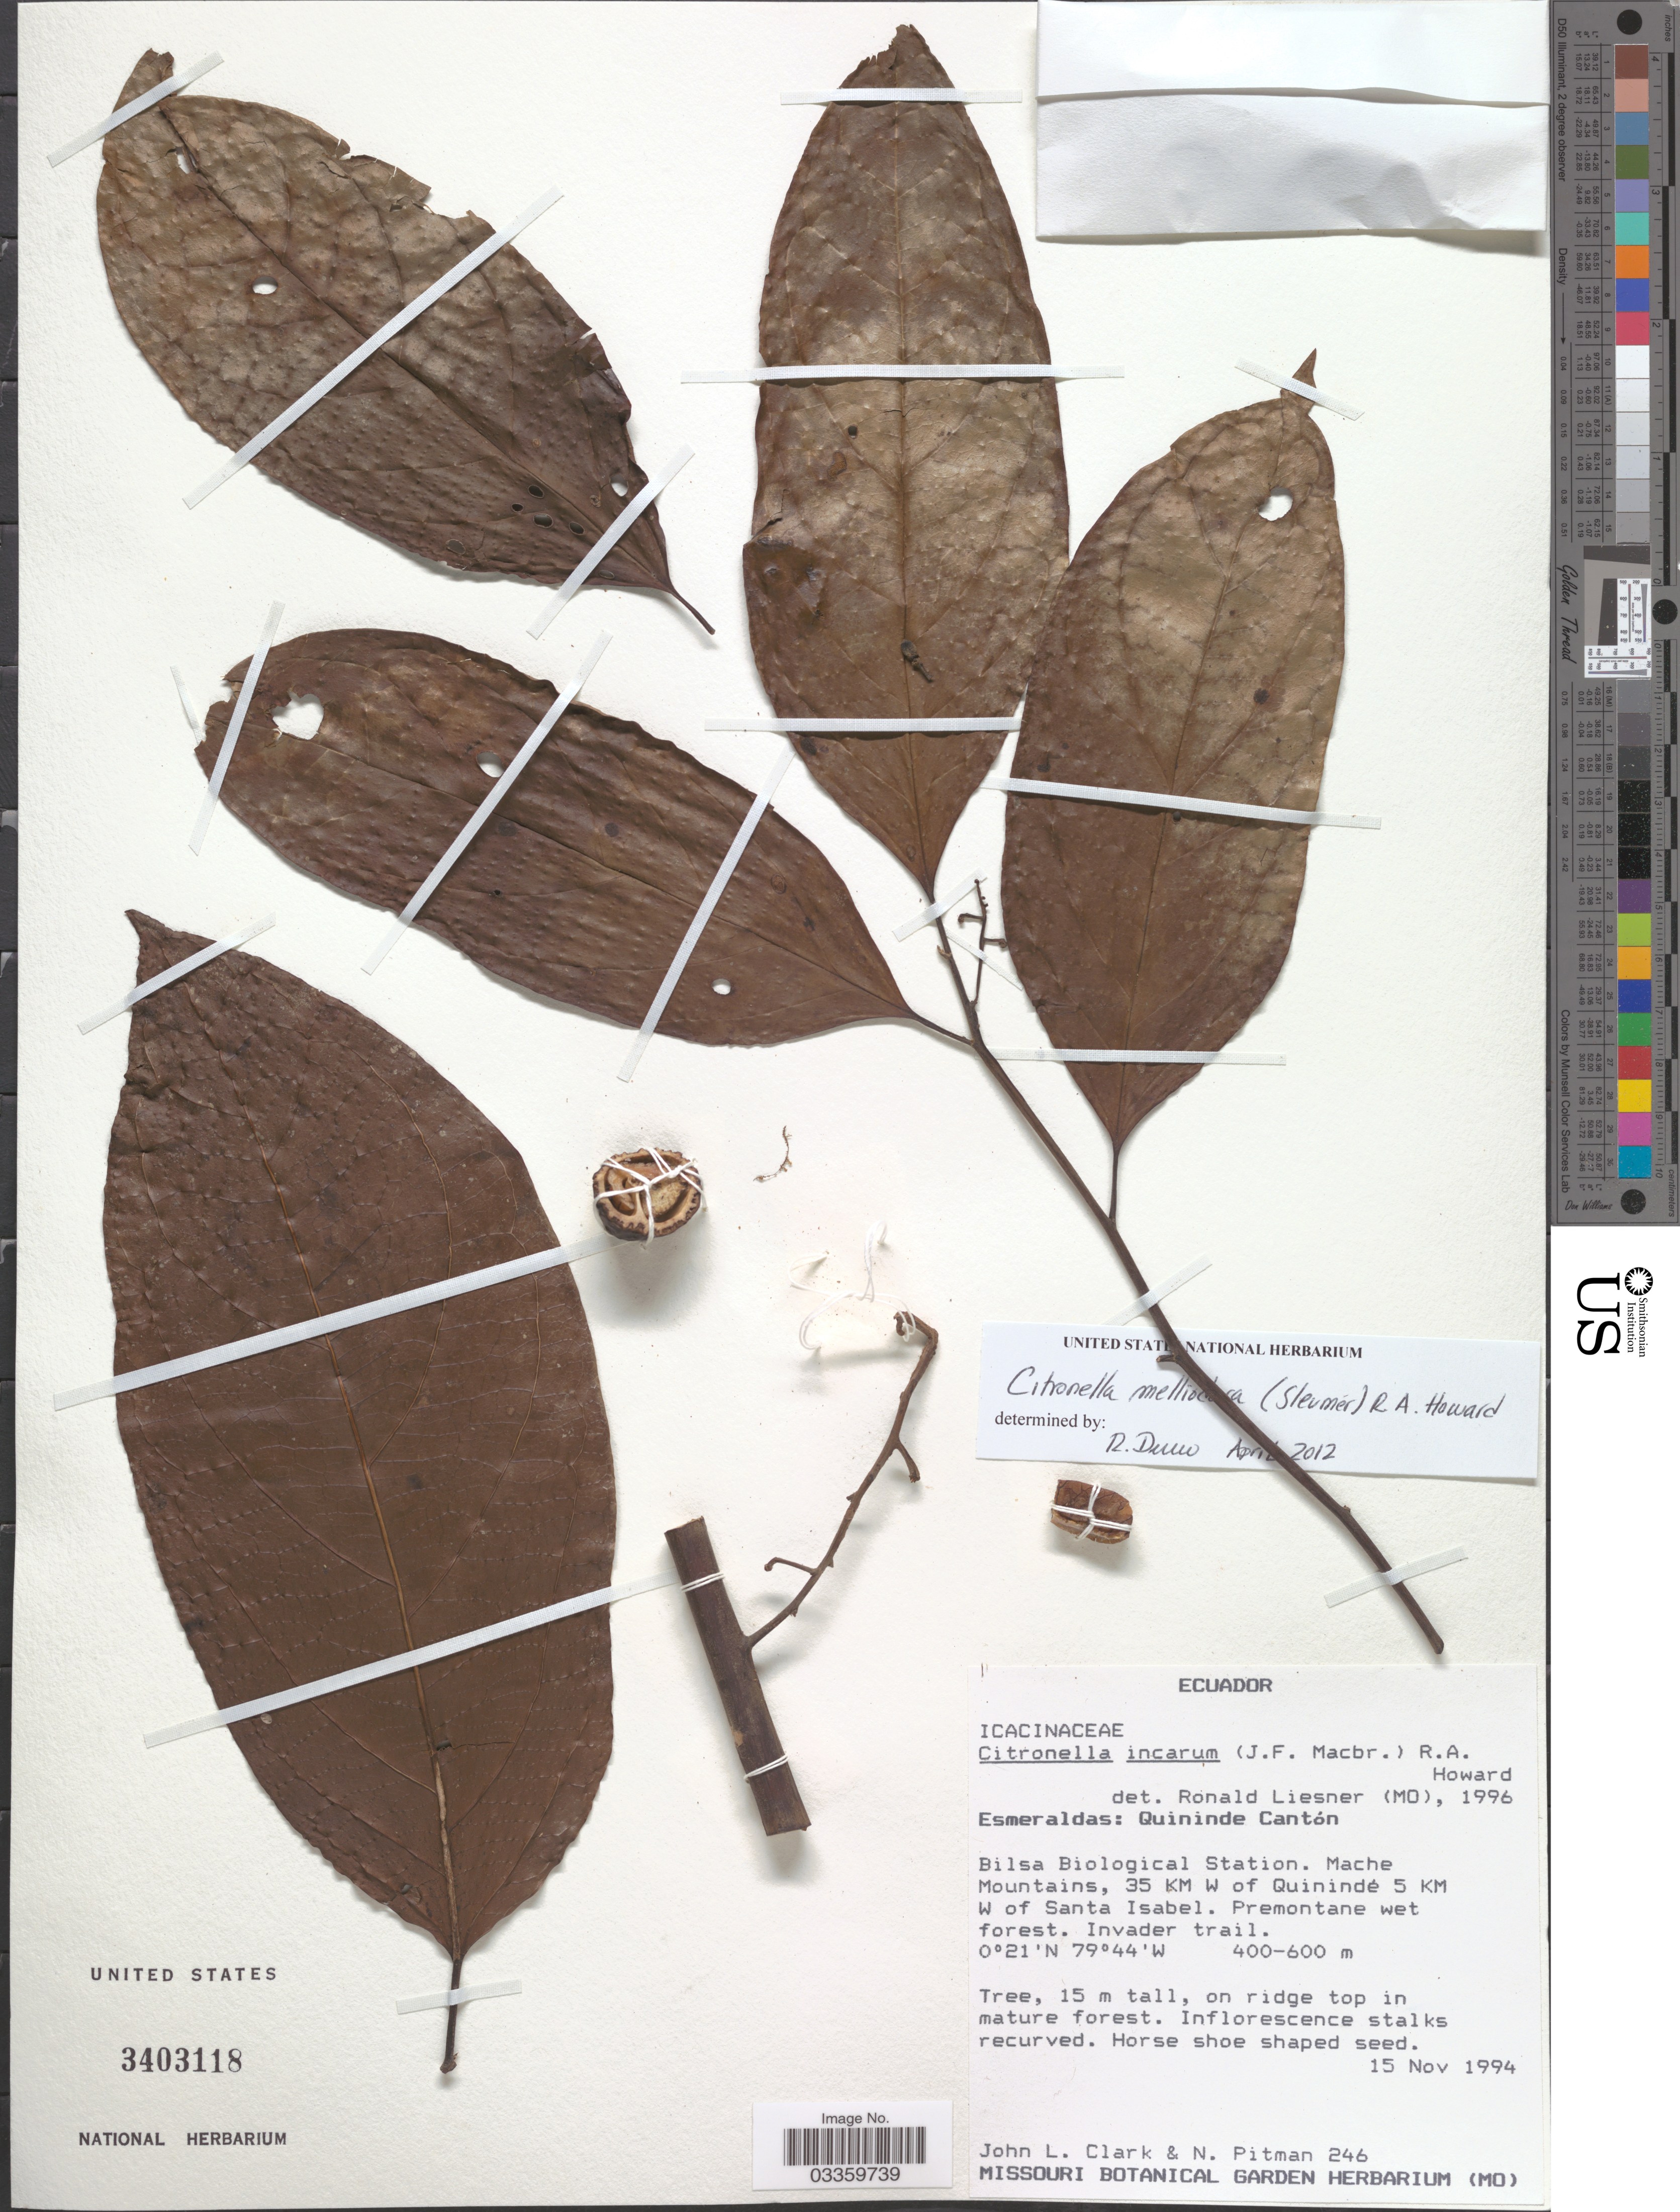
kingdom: Plantae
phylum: Tracheophyta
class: Magnoliopsida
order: Cardiopteridales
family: Cardiopteridaceae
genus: Citronella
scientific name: Citronella melliodora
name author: (Sleumer) R.A. Howard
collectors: J. L. Clark & N. Pitman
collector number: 246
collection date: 1994-11-15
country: Ecuador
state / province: Esmeraldas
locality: Quininde Cantón, Bilsa Biological Station. Mache Mountains, 35 KM W of Quinindé 5 KM W of Santa Isabel. Invader trail.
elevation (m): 400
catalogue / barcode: US 3403118